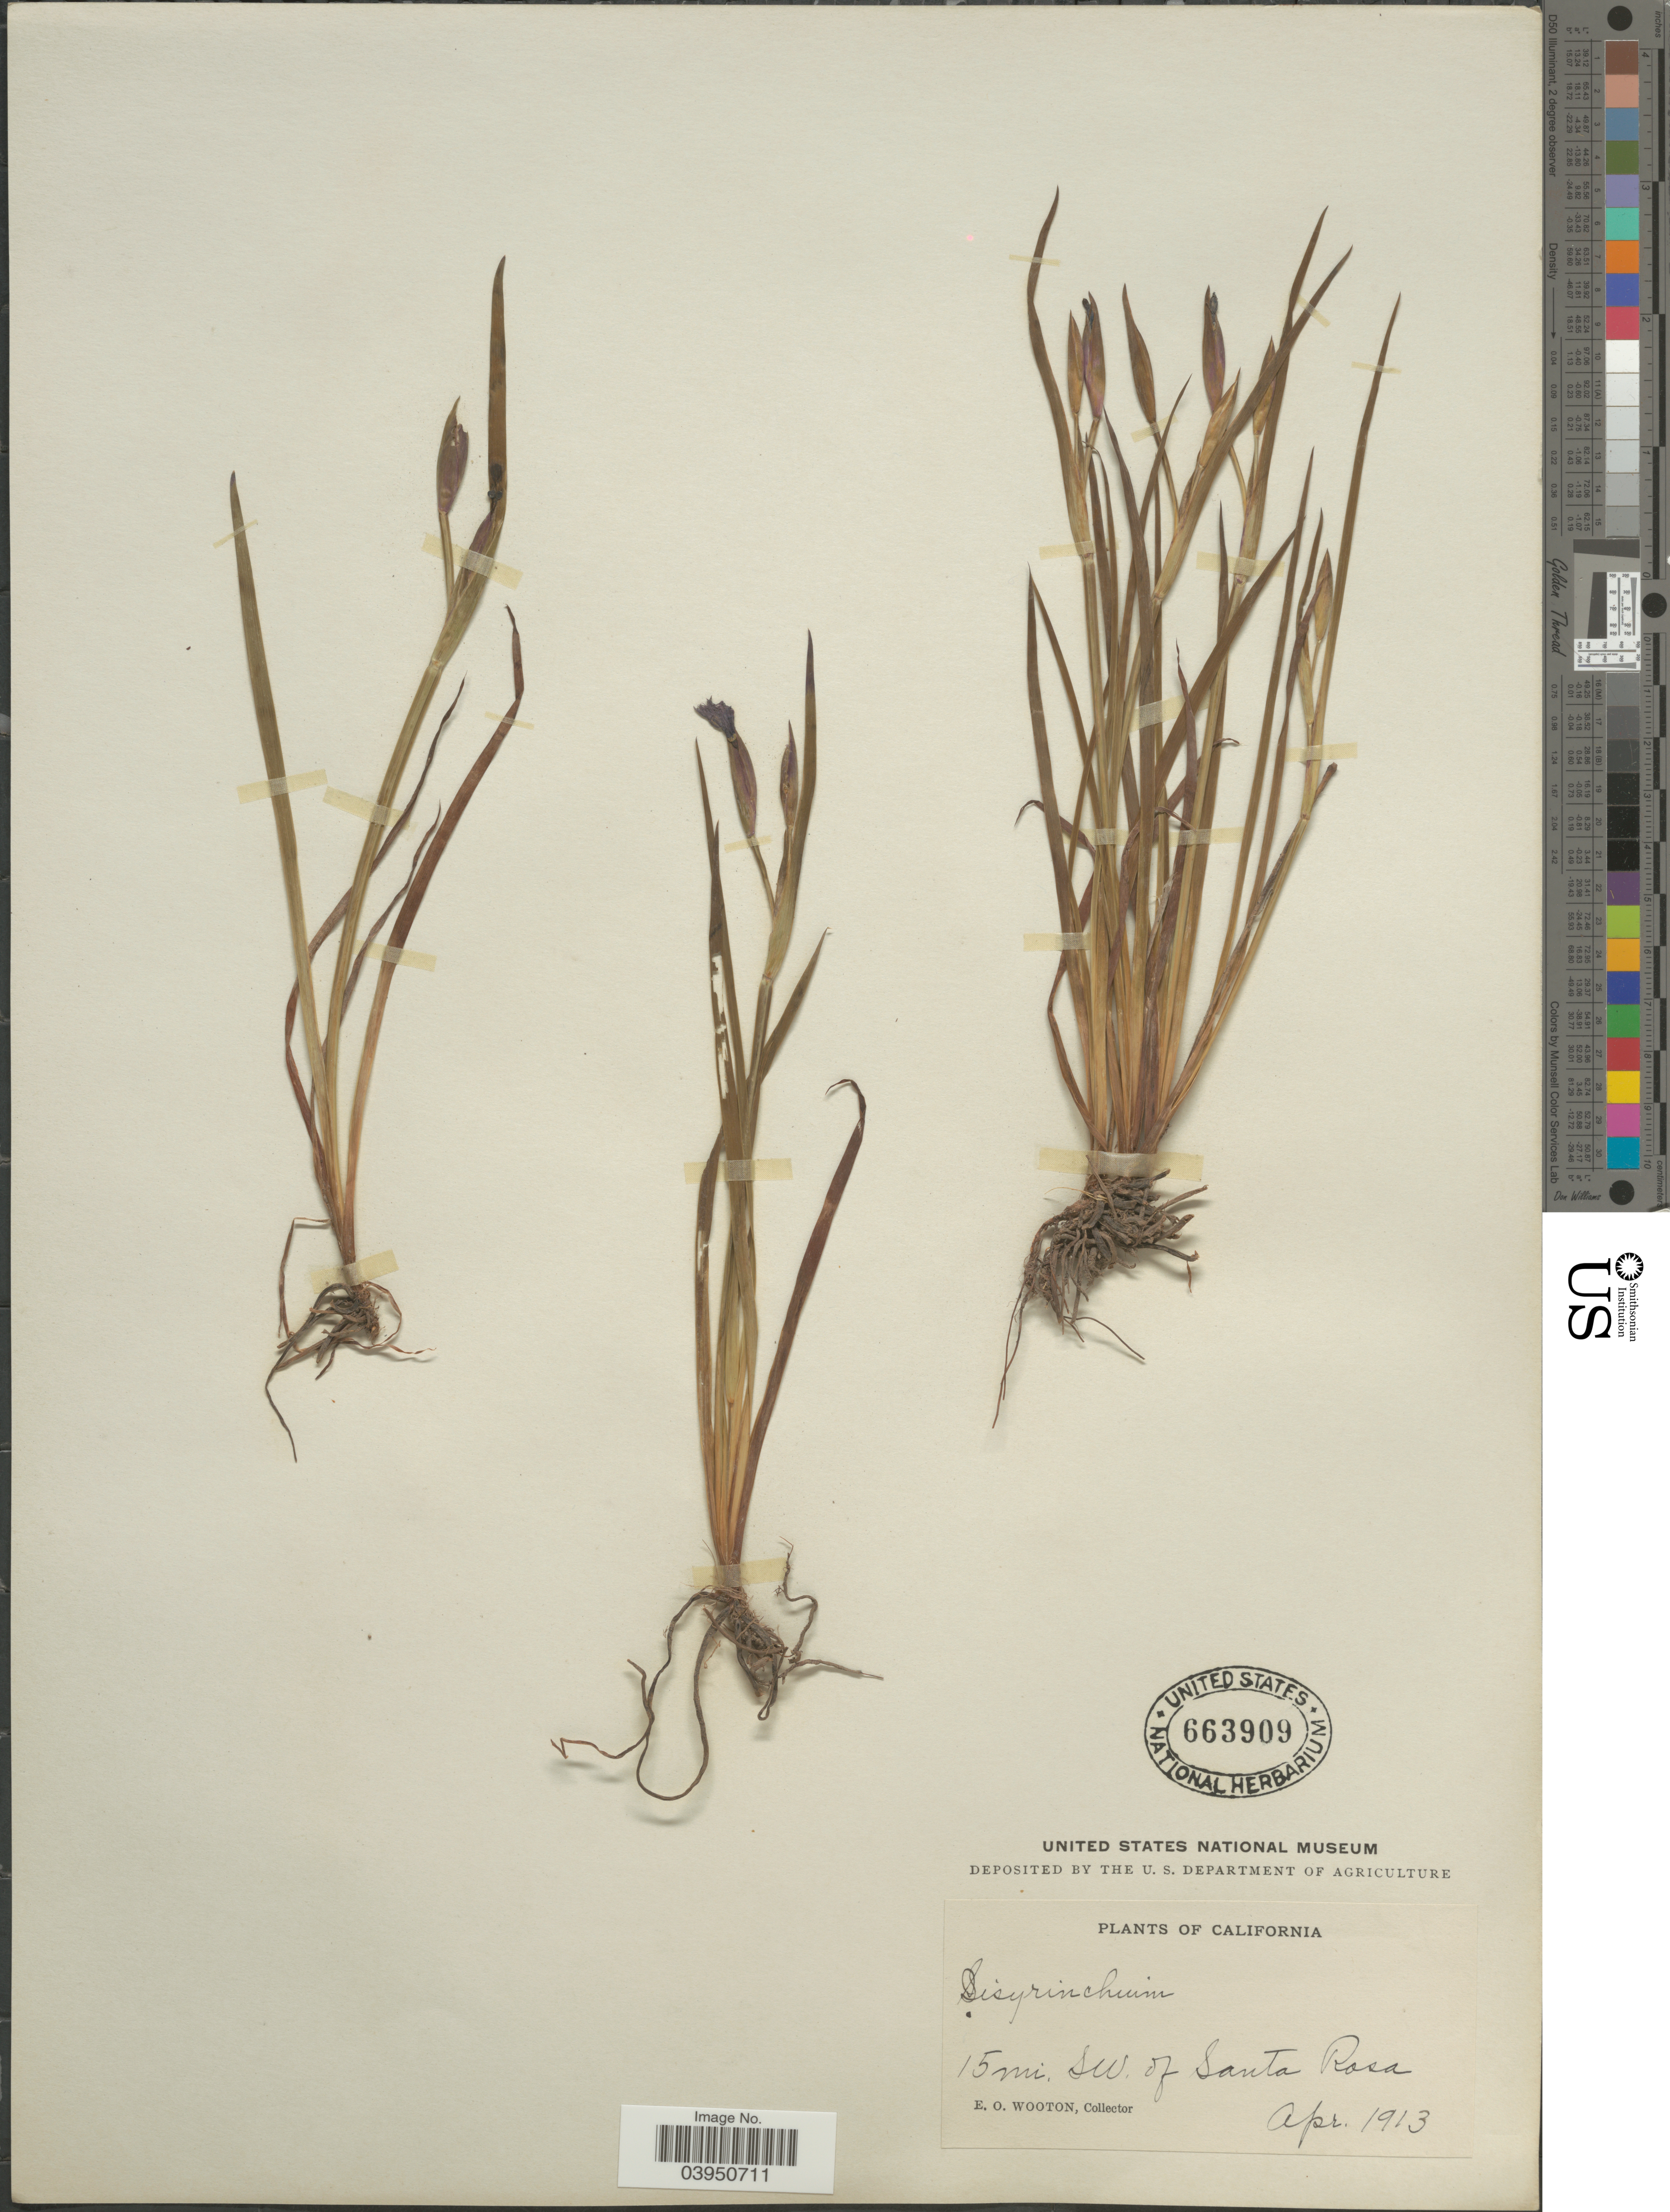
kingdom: Plantae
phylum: Tracheophyta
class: Liliopsida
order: Asparagales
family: Iridaceae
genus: Sisyrinchium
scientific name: Sisyrinchium bellum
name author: S. Watson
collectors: E. O. Wooton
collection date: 1913-04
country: United States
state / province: California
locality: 15 mi. SW. of Santa Rosa.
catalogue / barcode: US 663909